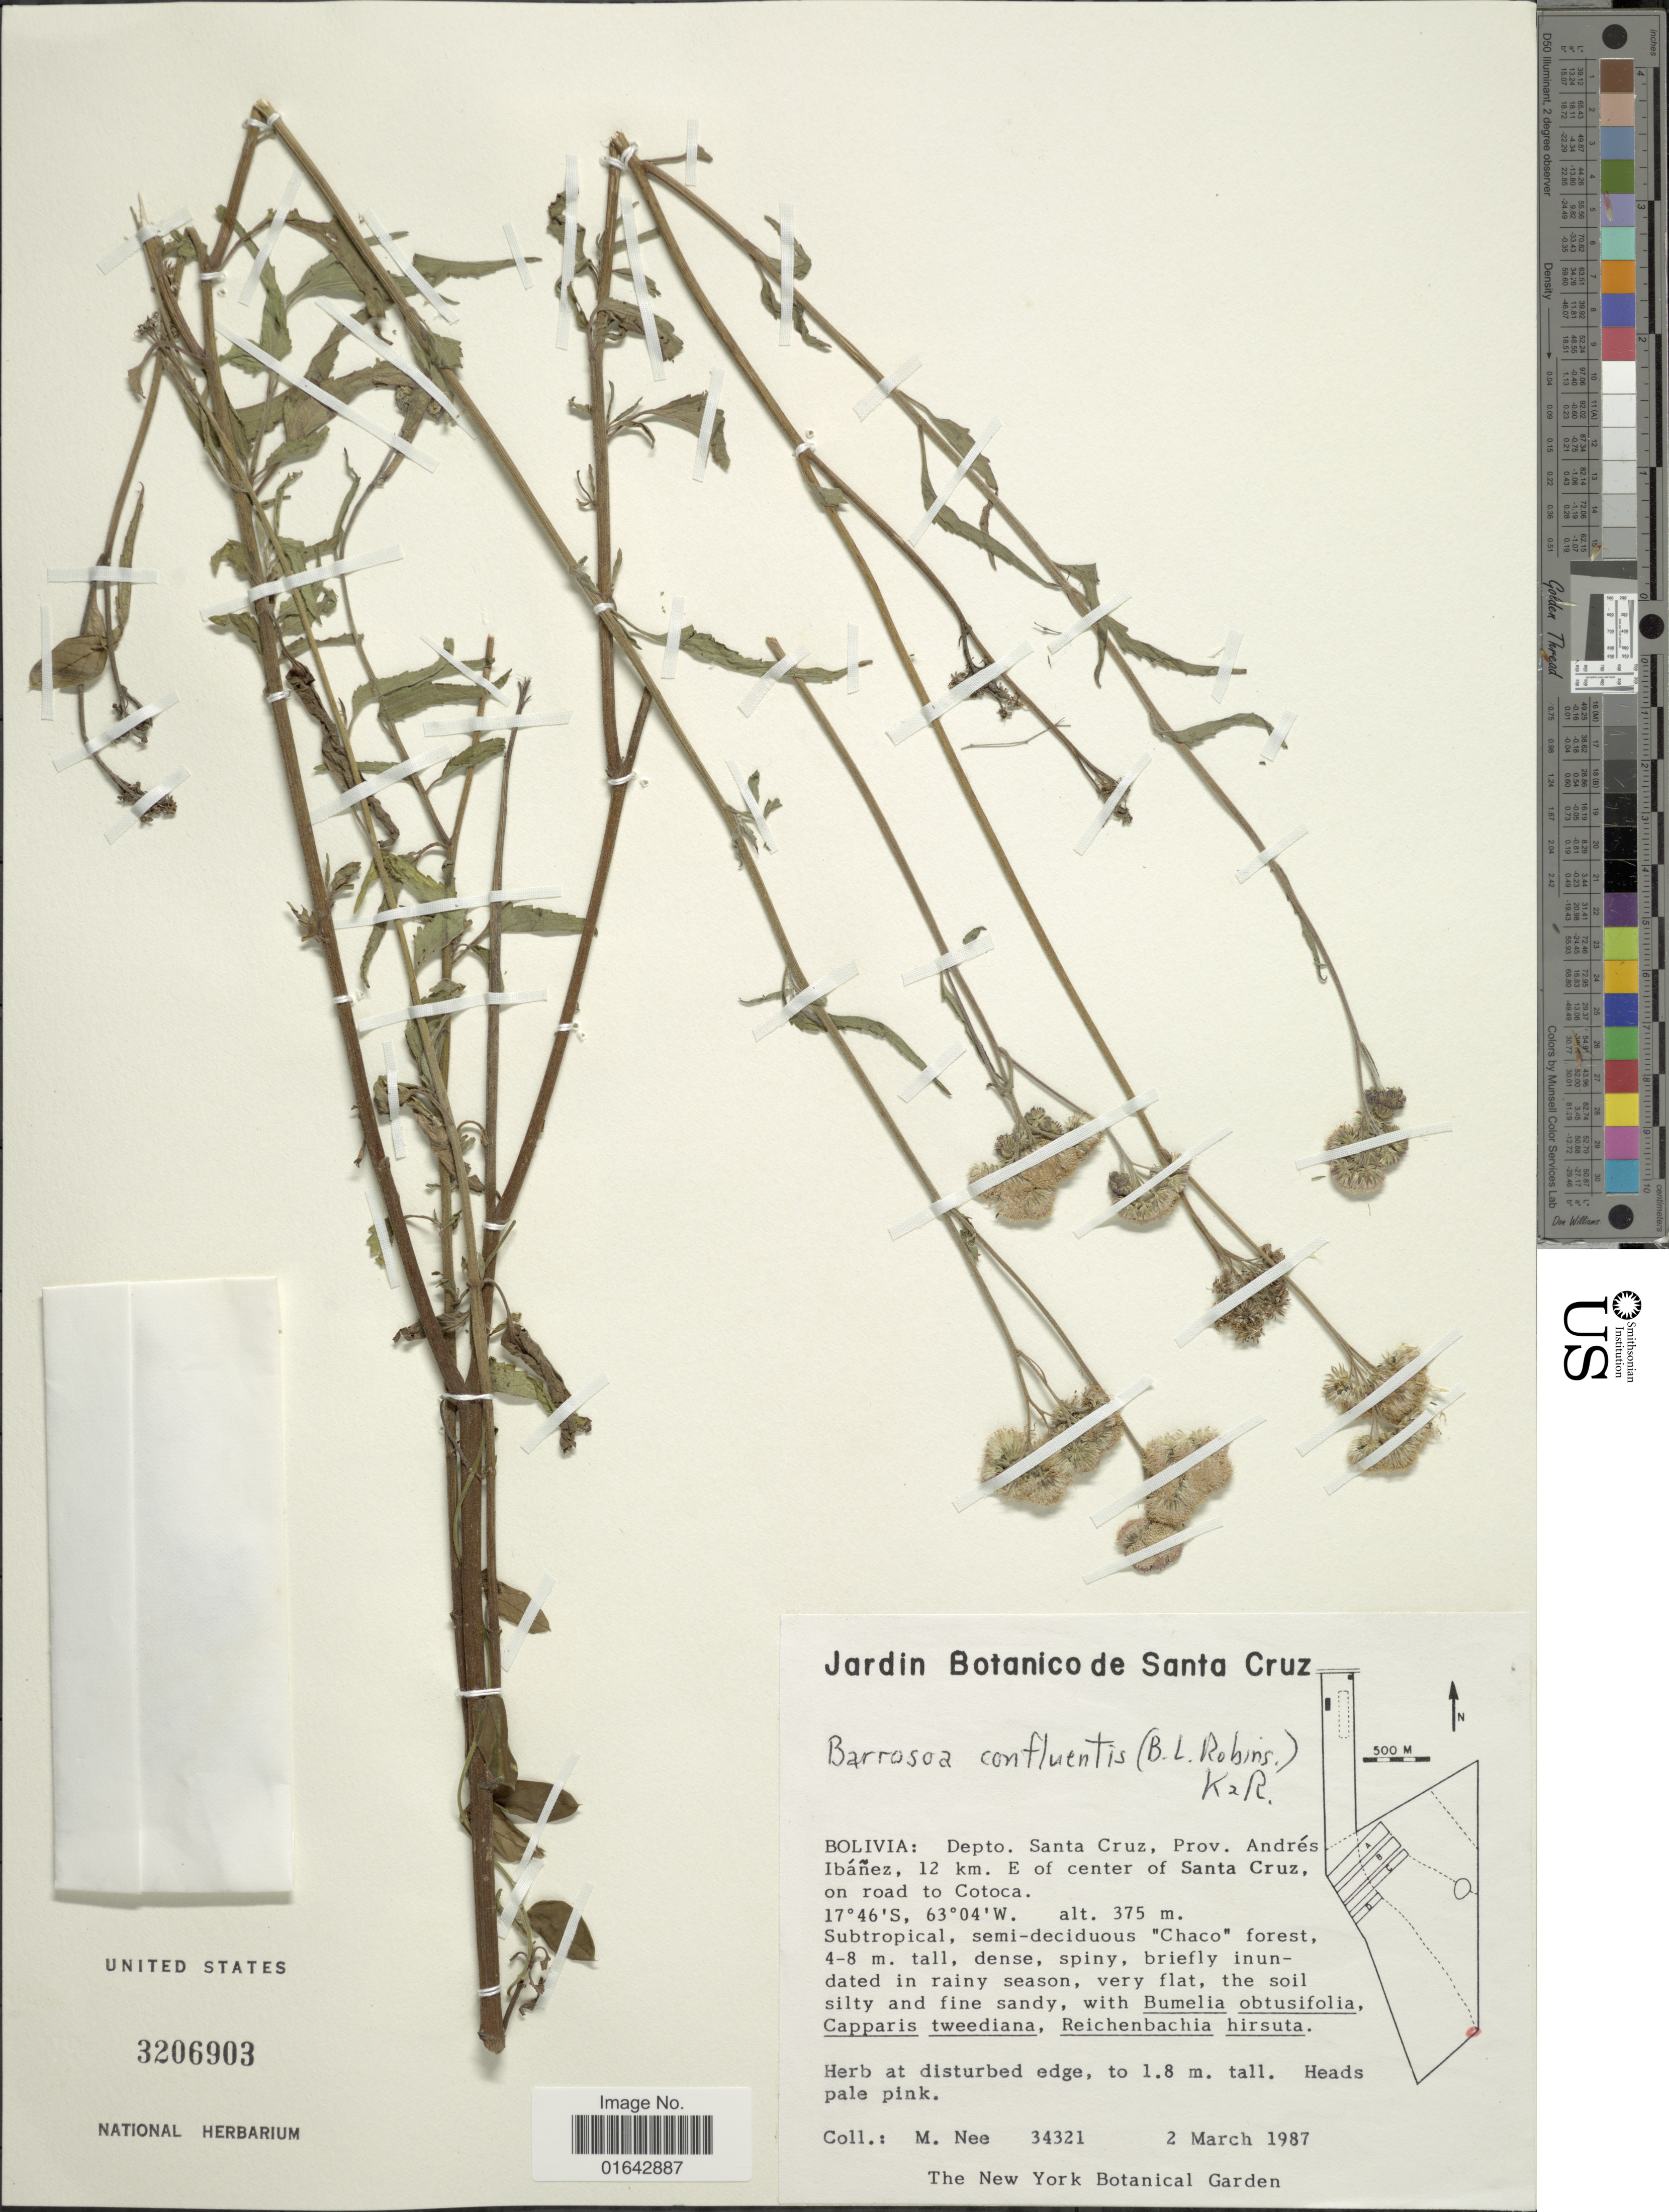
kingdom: Plantae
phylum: Tracheophyta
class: Magnoliopsida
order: Asterales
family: Asteraceae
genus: Barrosoa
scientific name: Barrosoa confluentis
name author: (B.L. Rob.) R.M. King & H. Rob.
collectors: M. Nee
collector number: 34321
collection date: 1987-03-02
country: Bolivia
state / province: Santa Cruz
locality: Bolivia: Depto. Santa Cruz, Prov. Andrés Ibáñez, 12 km. E of center of Santa Cruz, on road to Cotoca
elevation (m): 375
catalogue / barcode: US 3206903